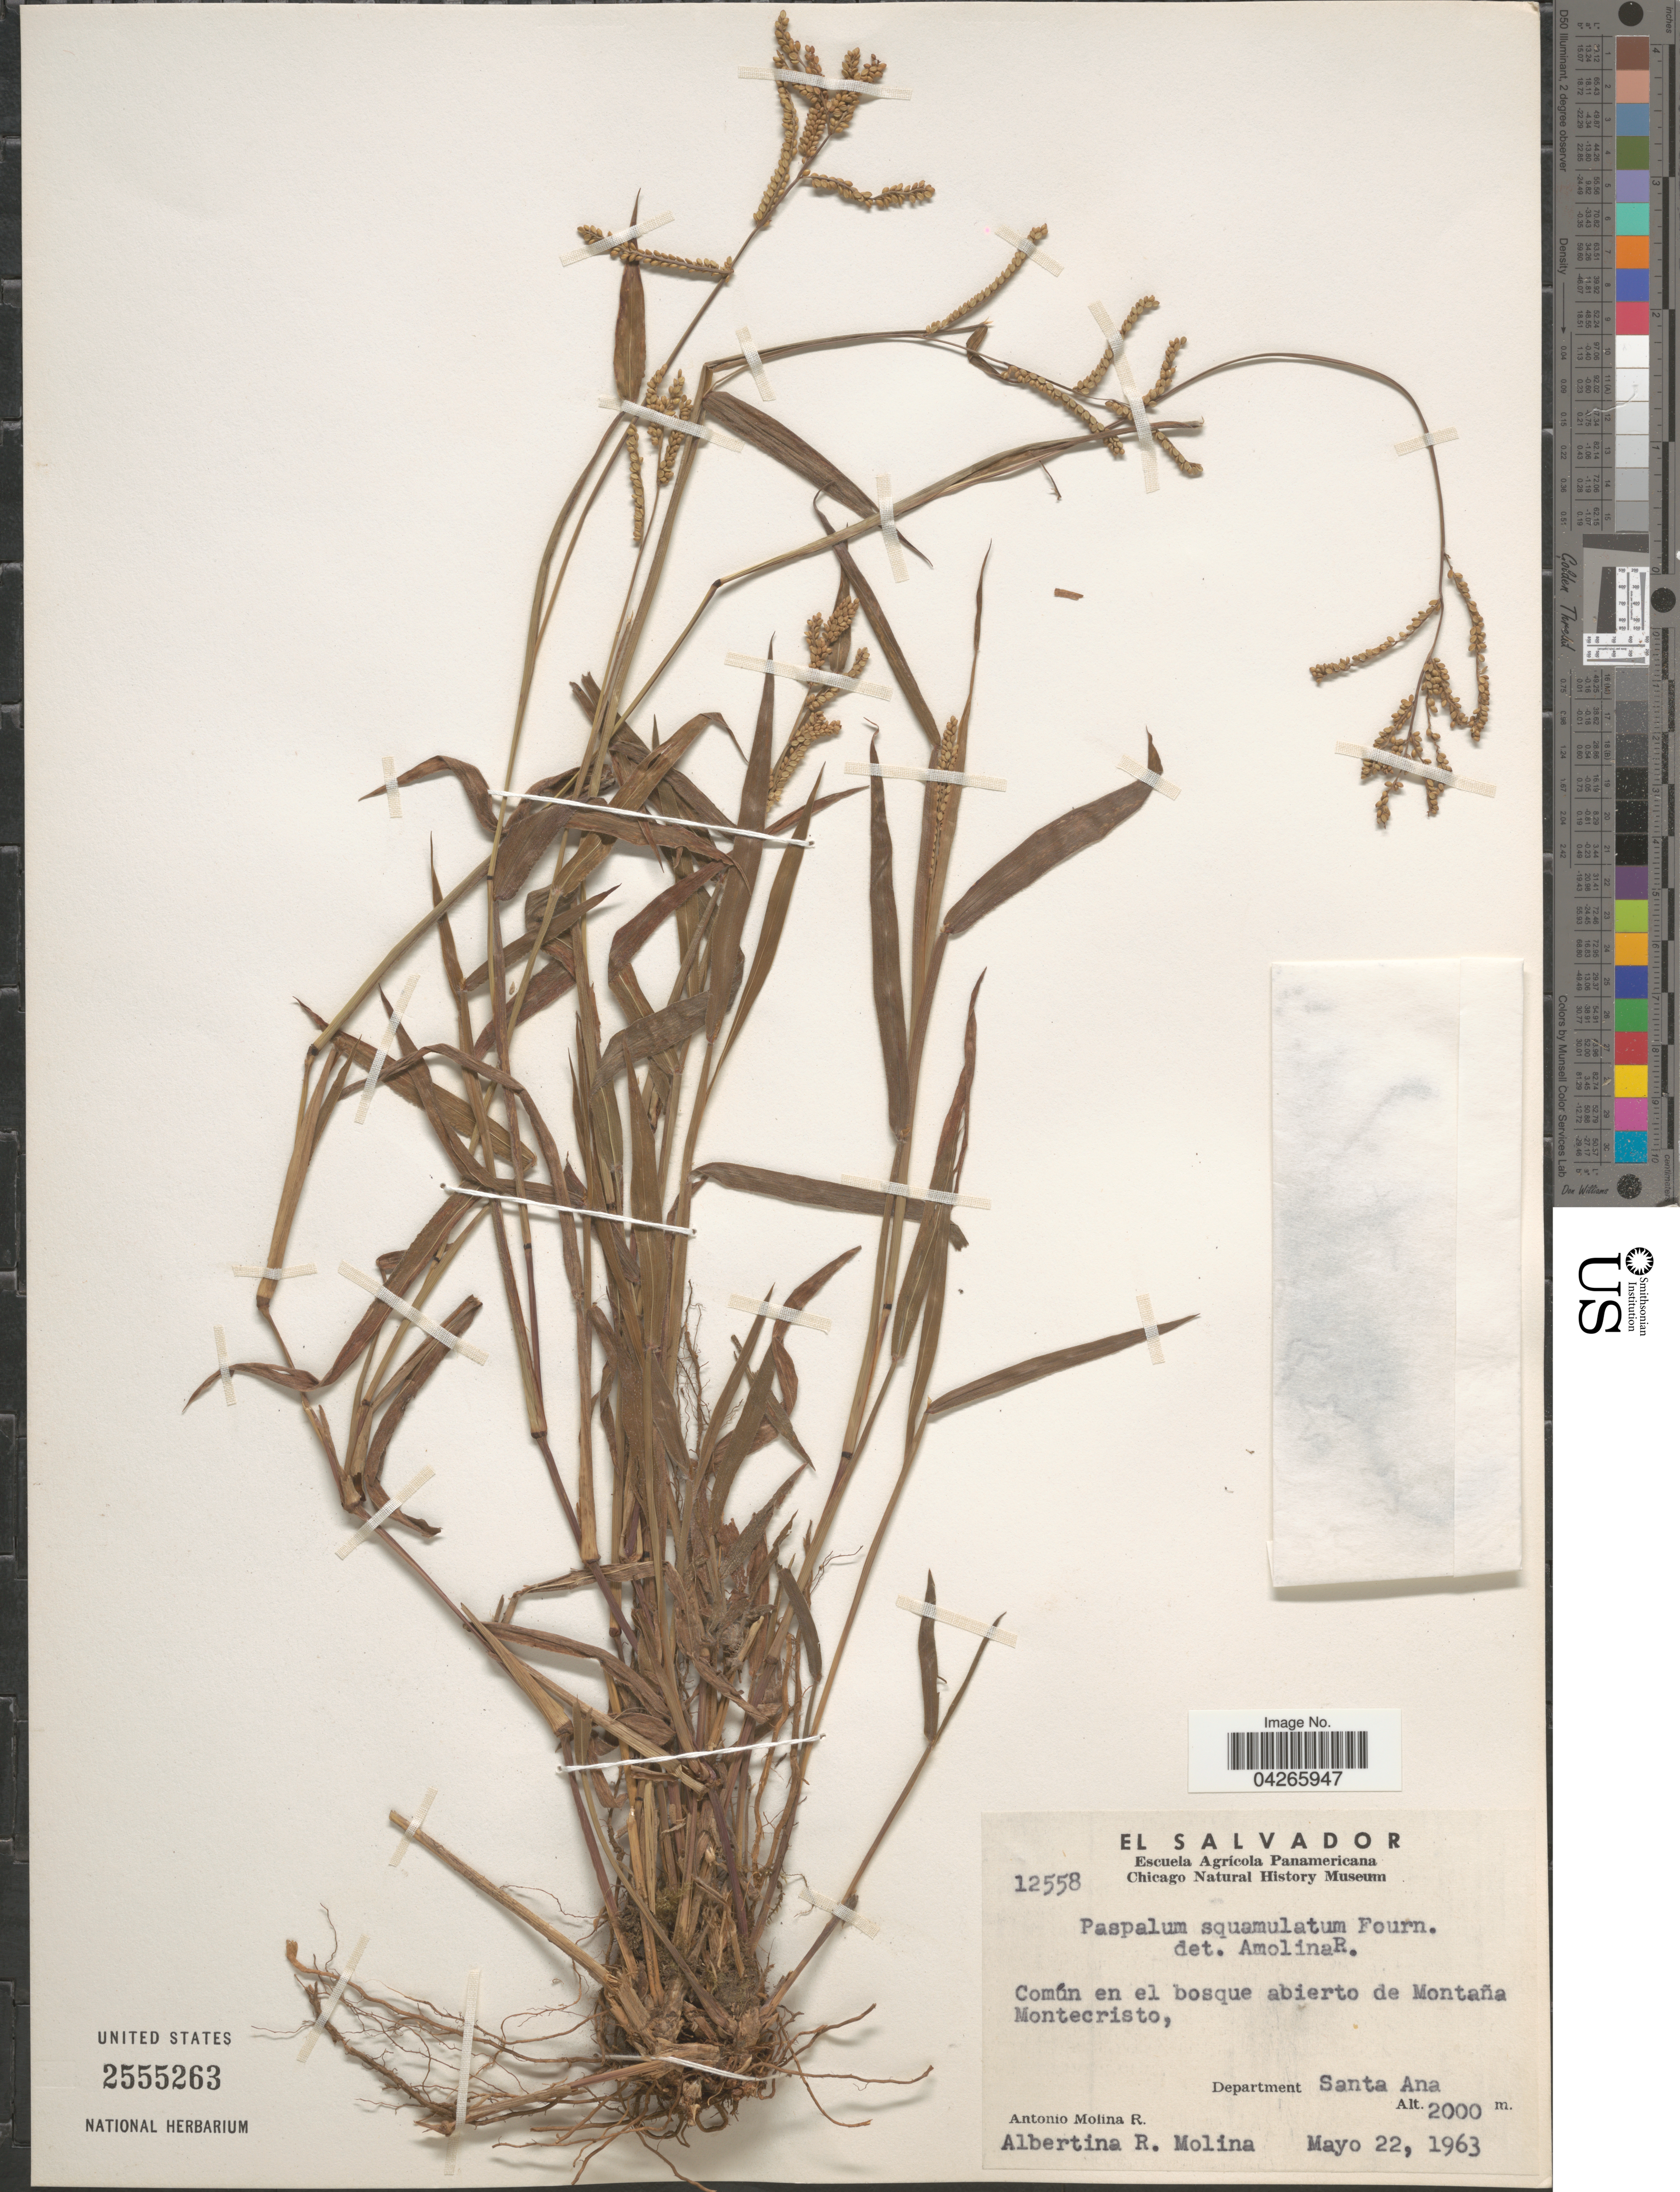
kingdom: Plantae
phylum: Tracheophyta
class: Liliopsida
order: Poales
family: Poaceae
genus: Paspalum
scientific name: Paspalum squamulatum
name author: E. Fourn.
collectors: A. Molina R. & A. R. Molina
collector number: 12558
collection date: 1963-05-22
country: El Salvador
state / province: Santa Ana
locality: Común en el bosque abierto de Montaña Montecristo, Department Santa Ana.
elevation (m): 2000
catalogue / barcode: US 2555263